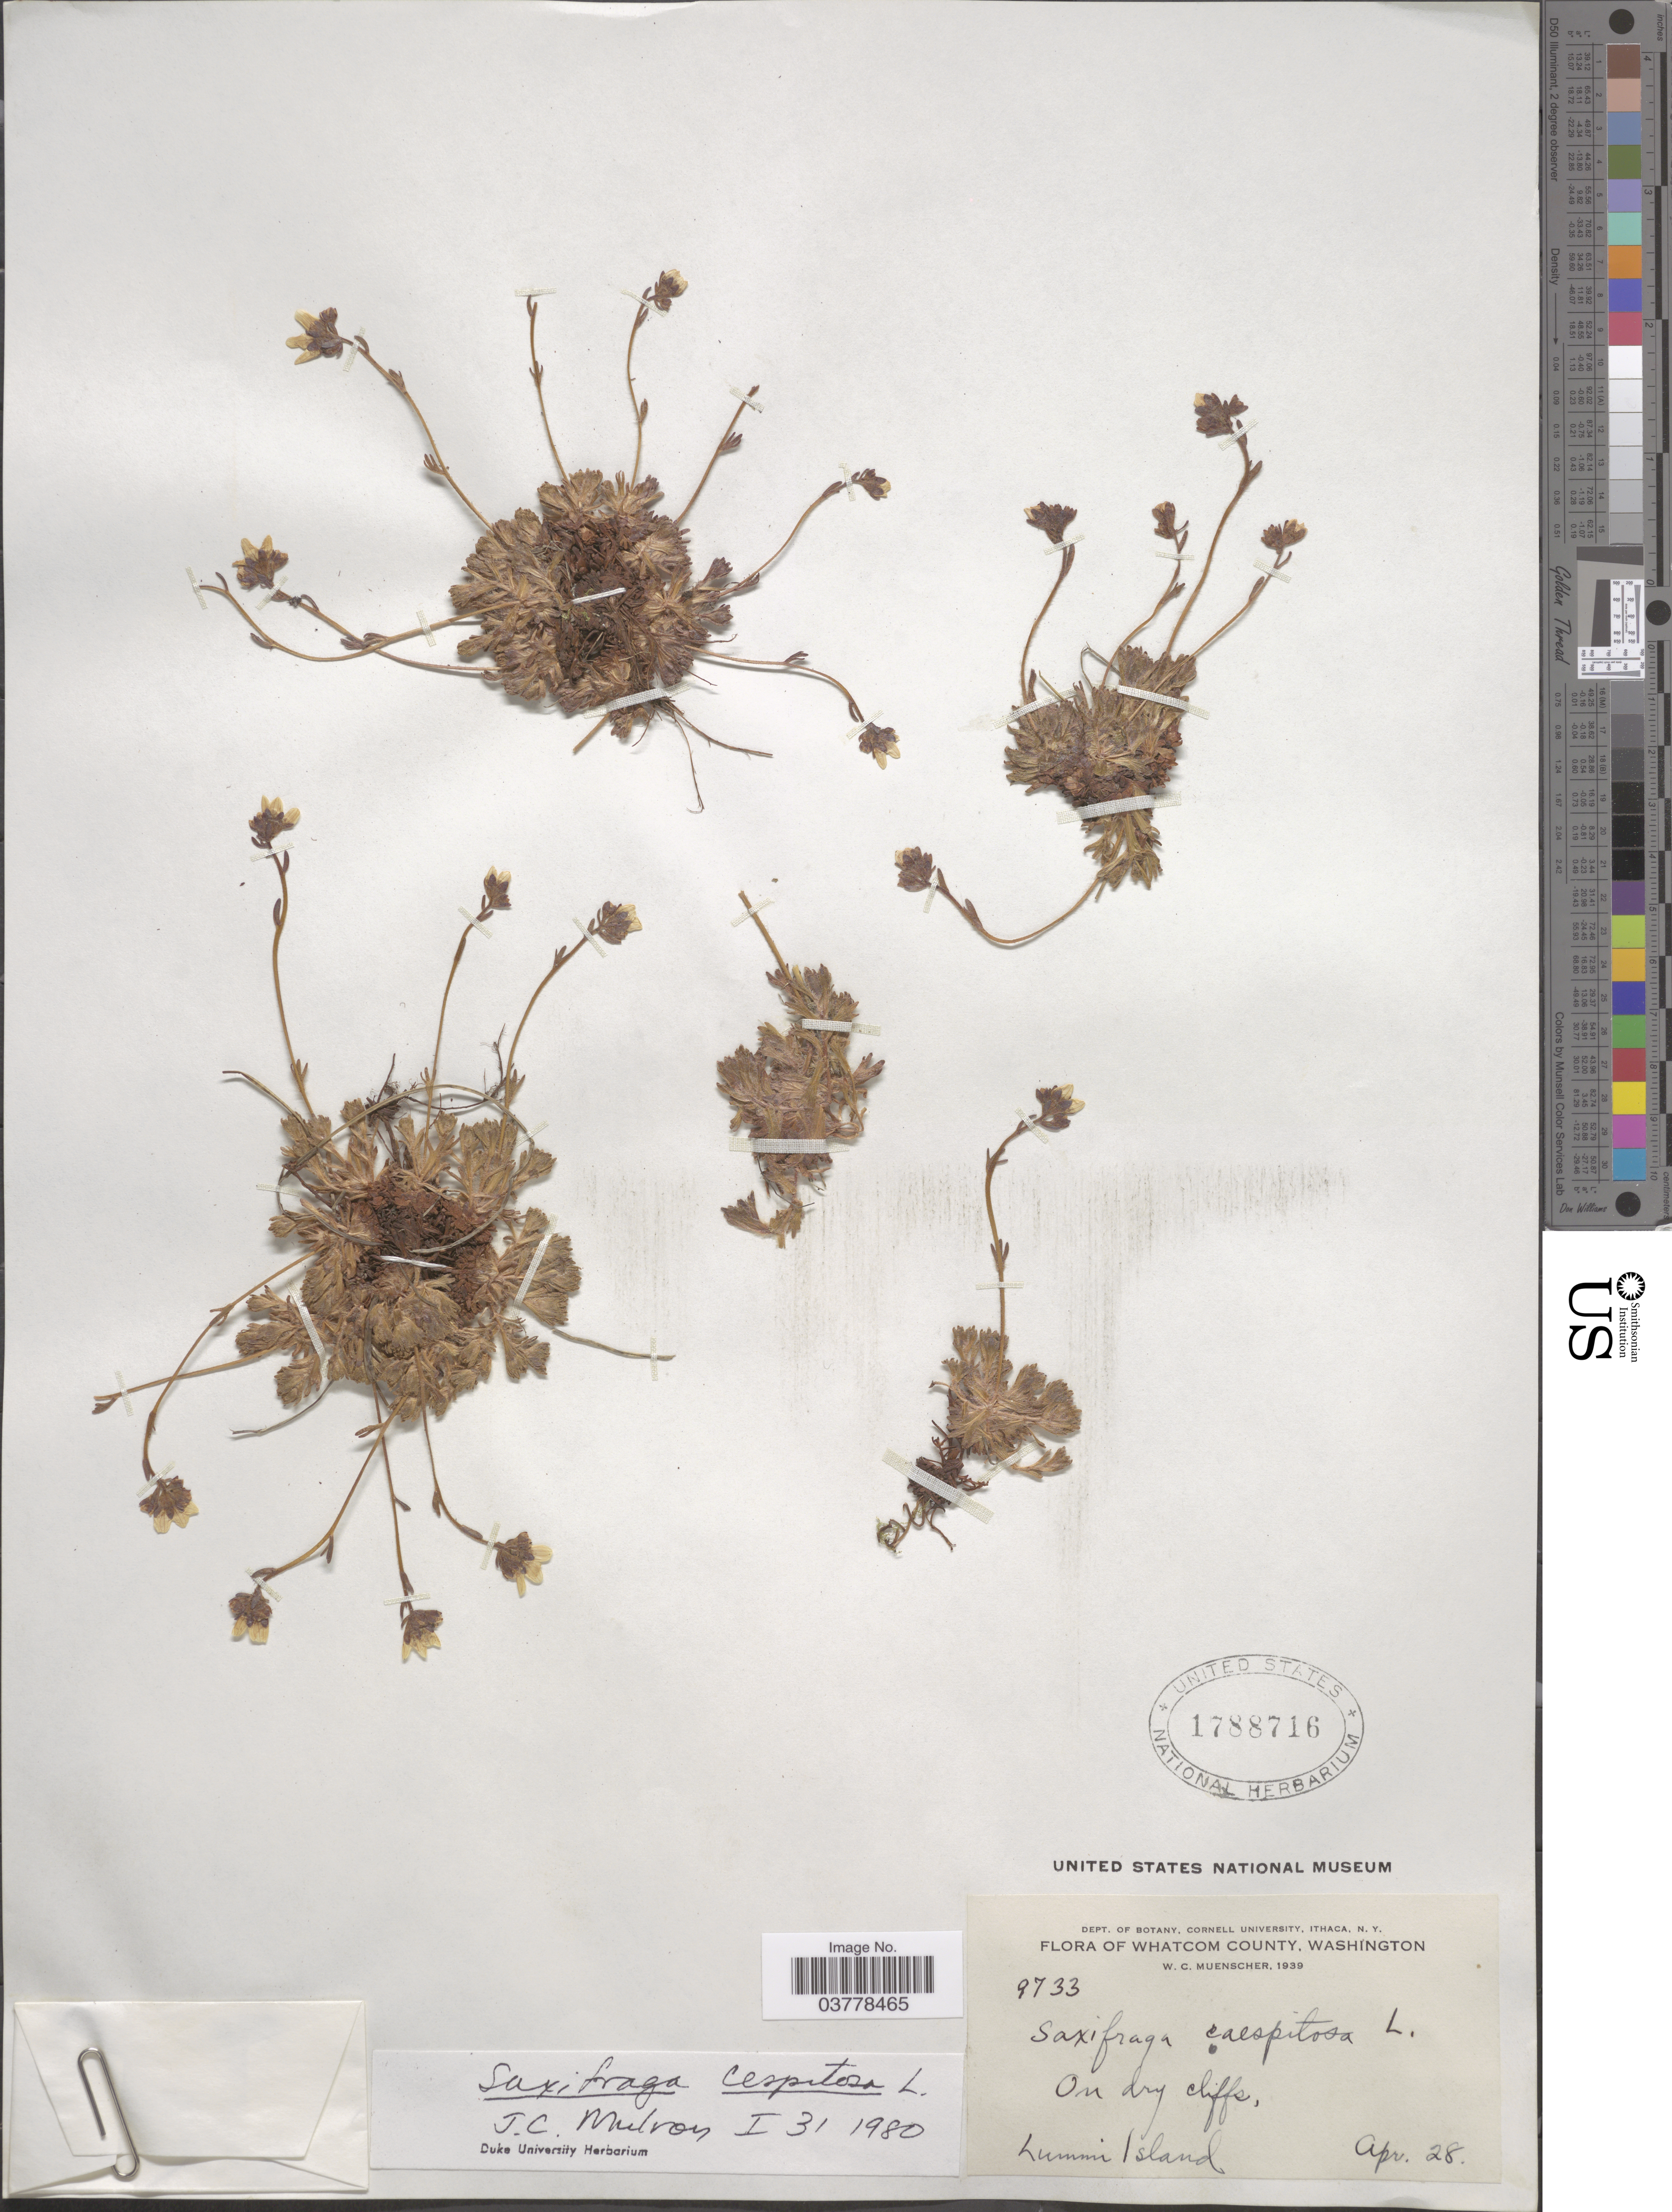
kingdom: Plantae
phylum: Tracheophyta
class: Magnoliopsida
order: Saxifragales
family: Saxifragaceae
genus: Saxifraga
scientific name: Saxifraga caespitosa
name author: L.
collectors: W. Muenscher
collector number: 9733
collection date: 1939-04-28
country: United States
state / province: Washington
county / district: Whatcom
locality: Whatcom County. Lummi Island.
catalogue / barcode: US 1788716